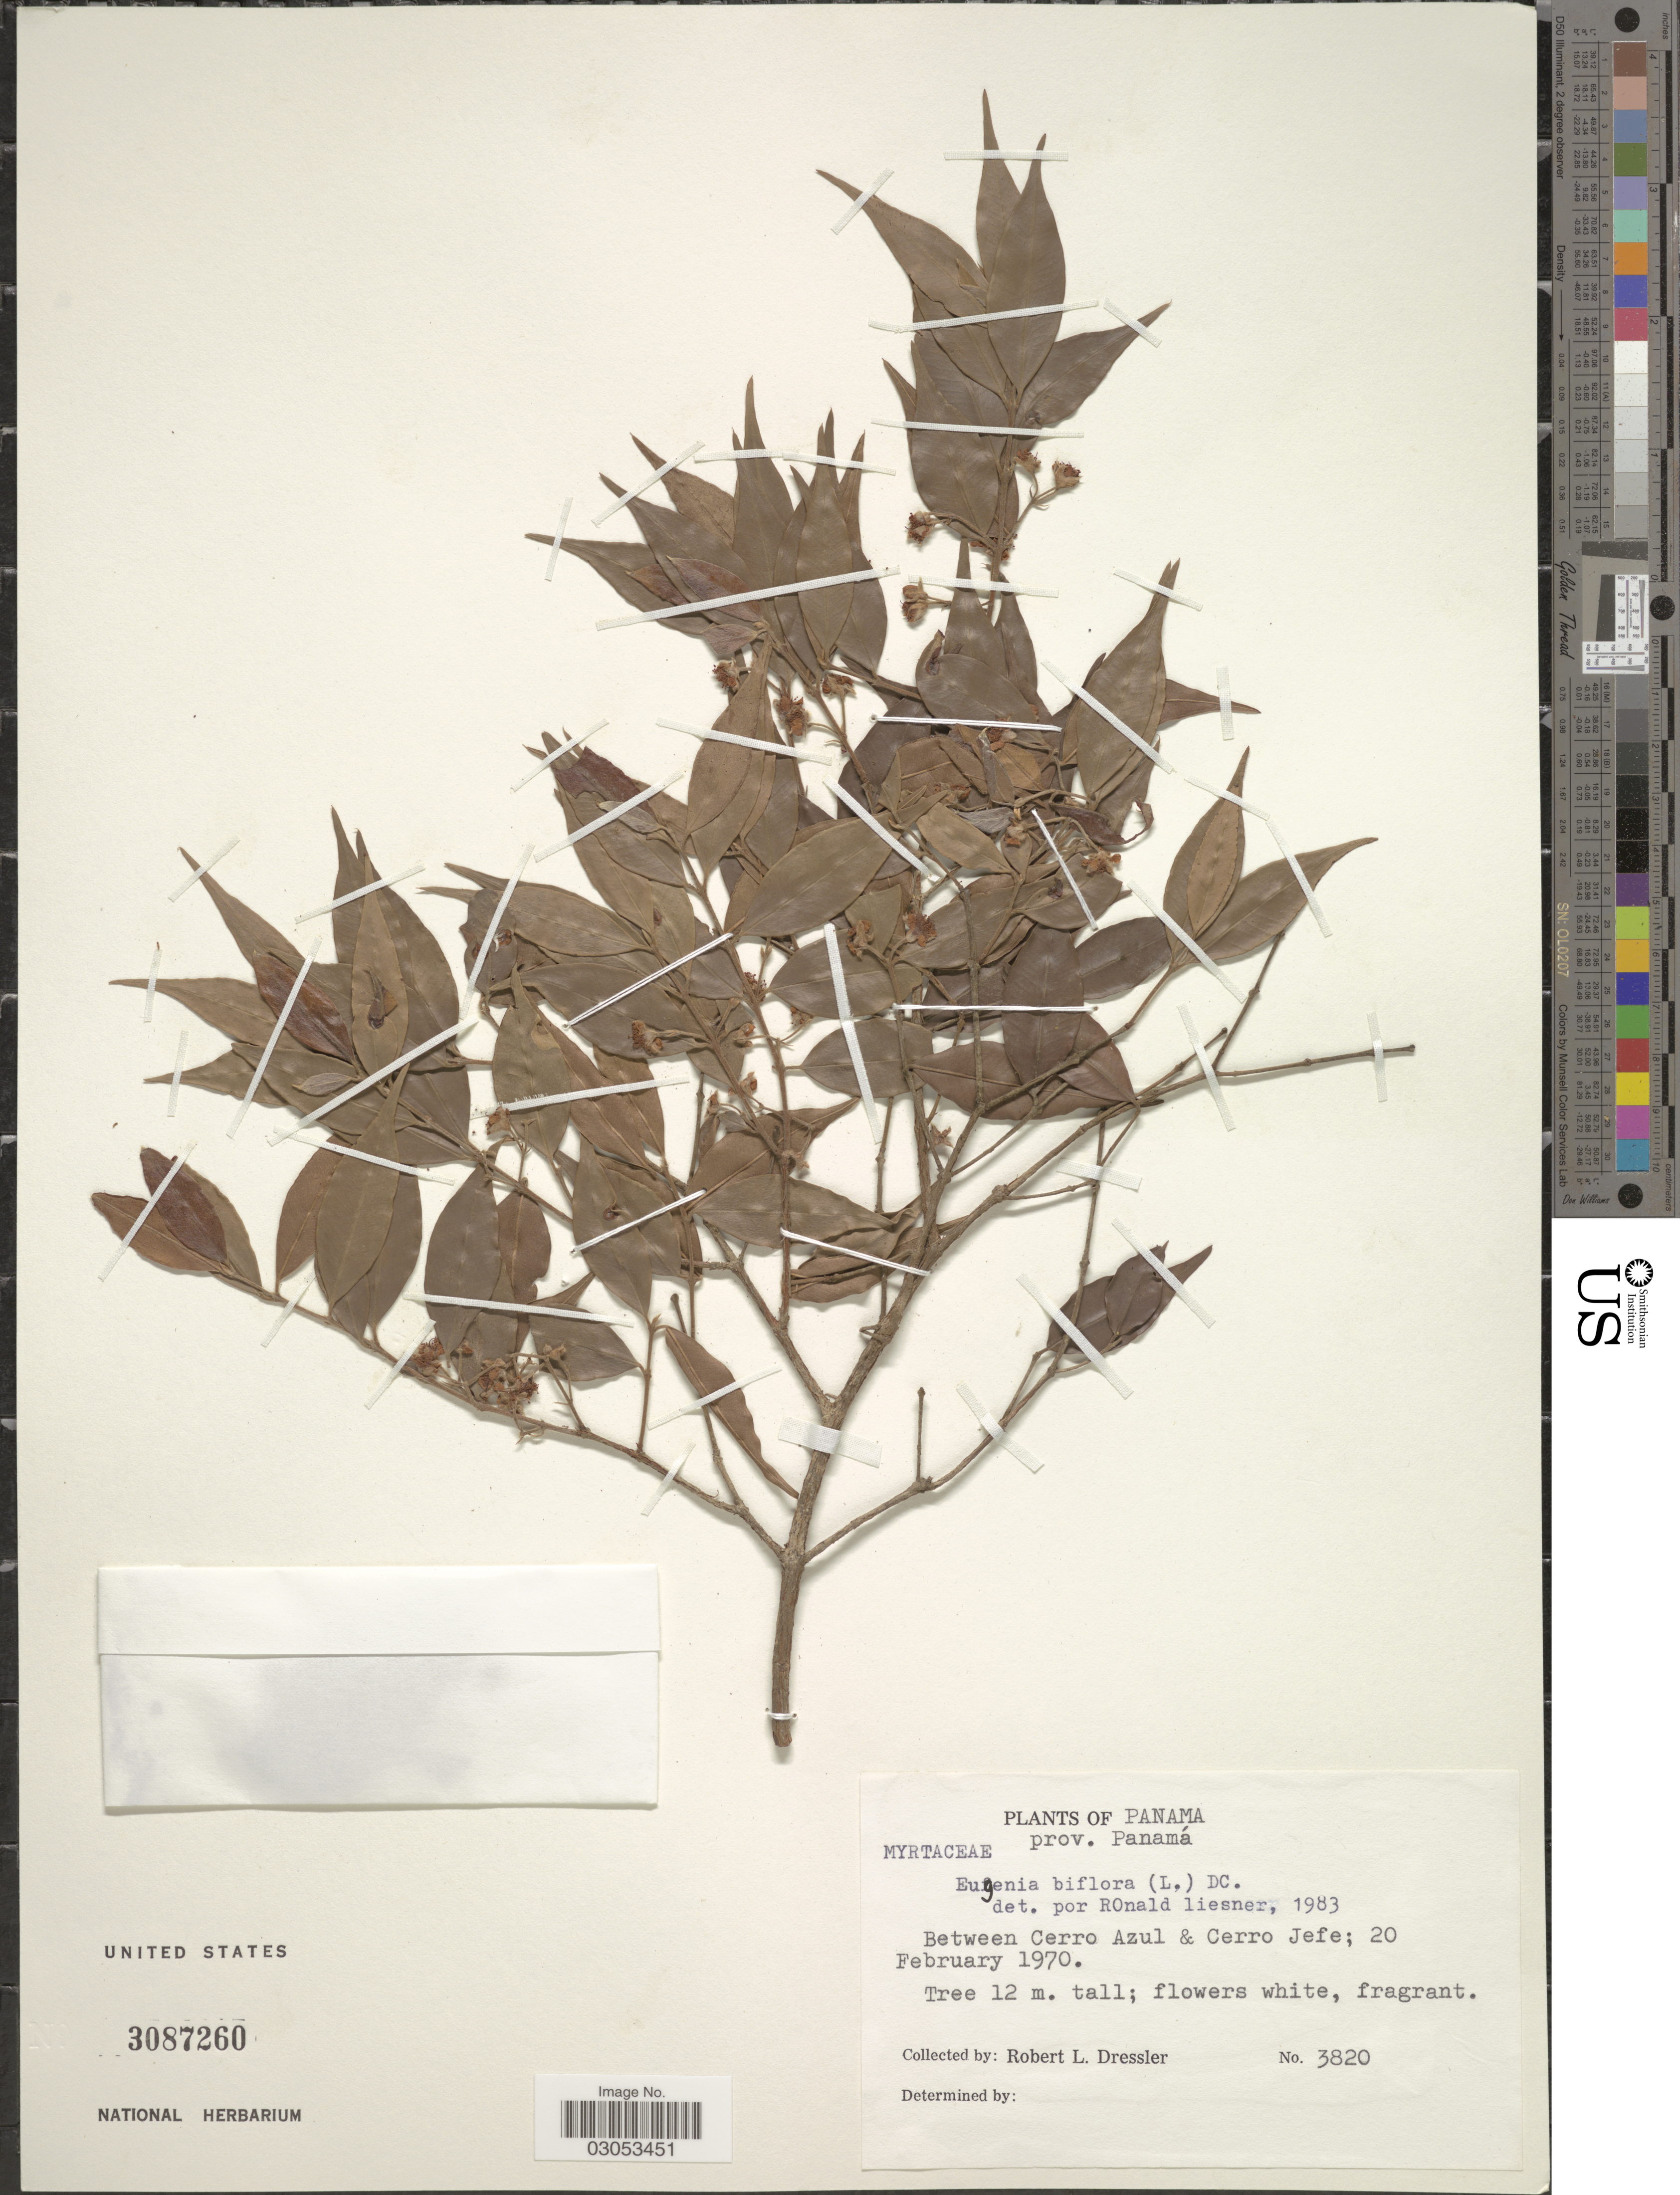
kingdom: Plantae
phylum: Tracheophyta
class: Magnoliopsida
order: Myrtales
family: Myrtaceae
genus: Eugenia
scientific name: Eugenia biflora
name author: (L.) DC.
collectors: R. Dressler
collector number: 3820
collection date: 1970-02-20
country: Panama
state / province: Panamá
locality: Prov. Panamá. Between Cerro Azul & Cerro Jefe.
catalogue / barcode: US 3087260